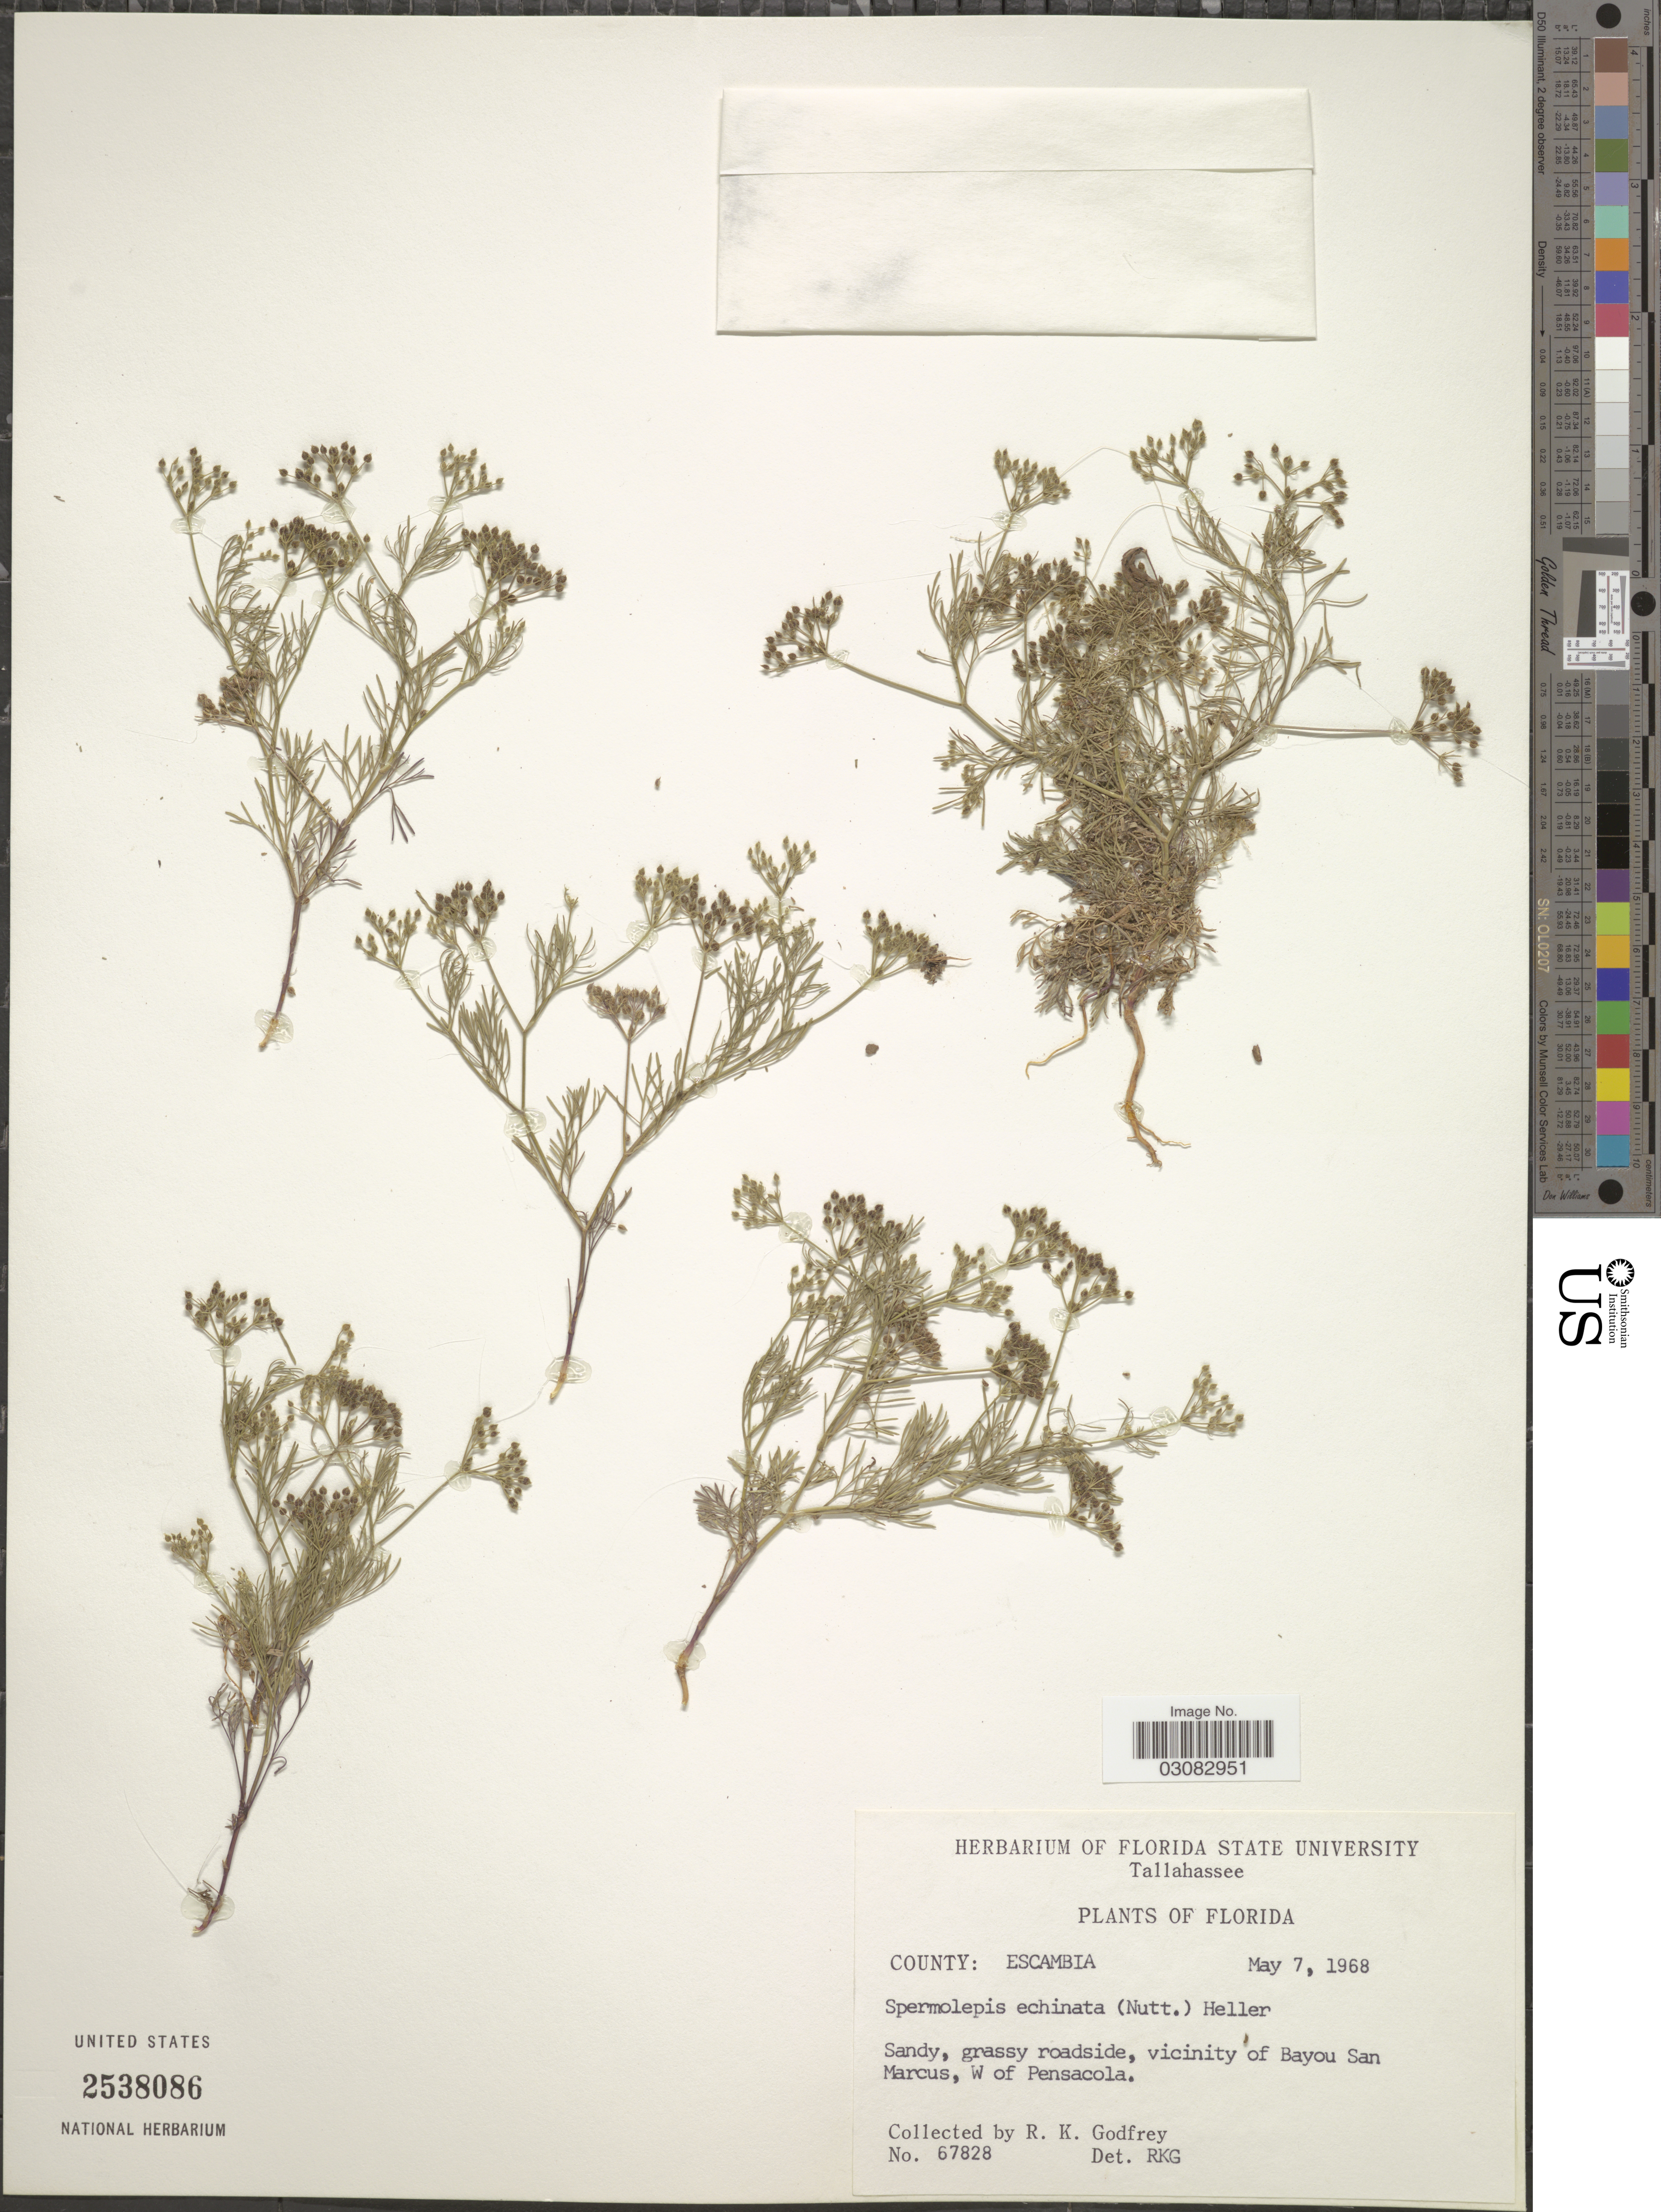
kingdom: Plantae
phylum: Tracheophyta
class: Magnoliopsida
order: Apiales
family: Apiaceae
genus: Spermolepis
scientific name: Spermolepis echinata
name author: (Nutt. ex DC.) A. Heller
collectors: R. K. Godfrey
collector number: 67828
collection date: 1968-05-07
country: United States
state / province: Florida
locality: County: Escambia, Sandy, grassy roadside, vicinity of Bayou San Marcus, W of Pensacola.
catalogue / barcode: US 2538086